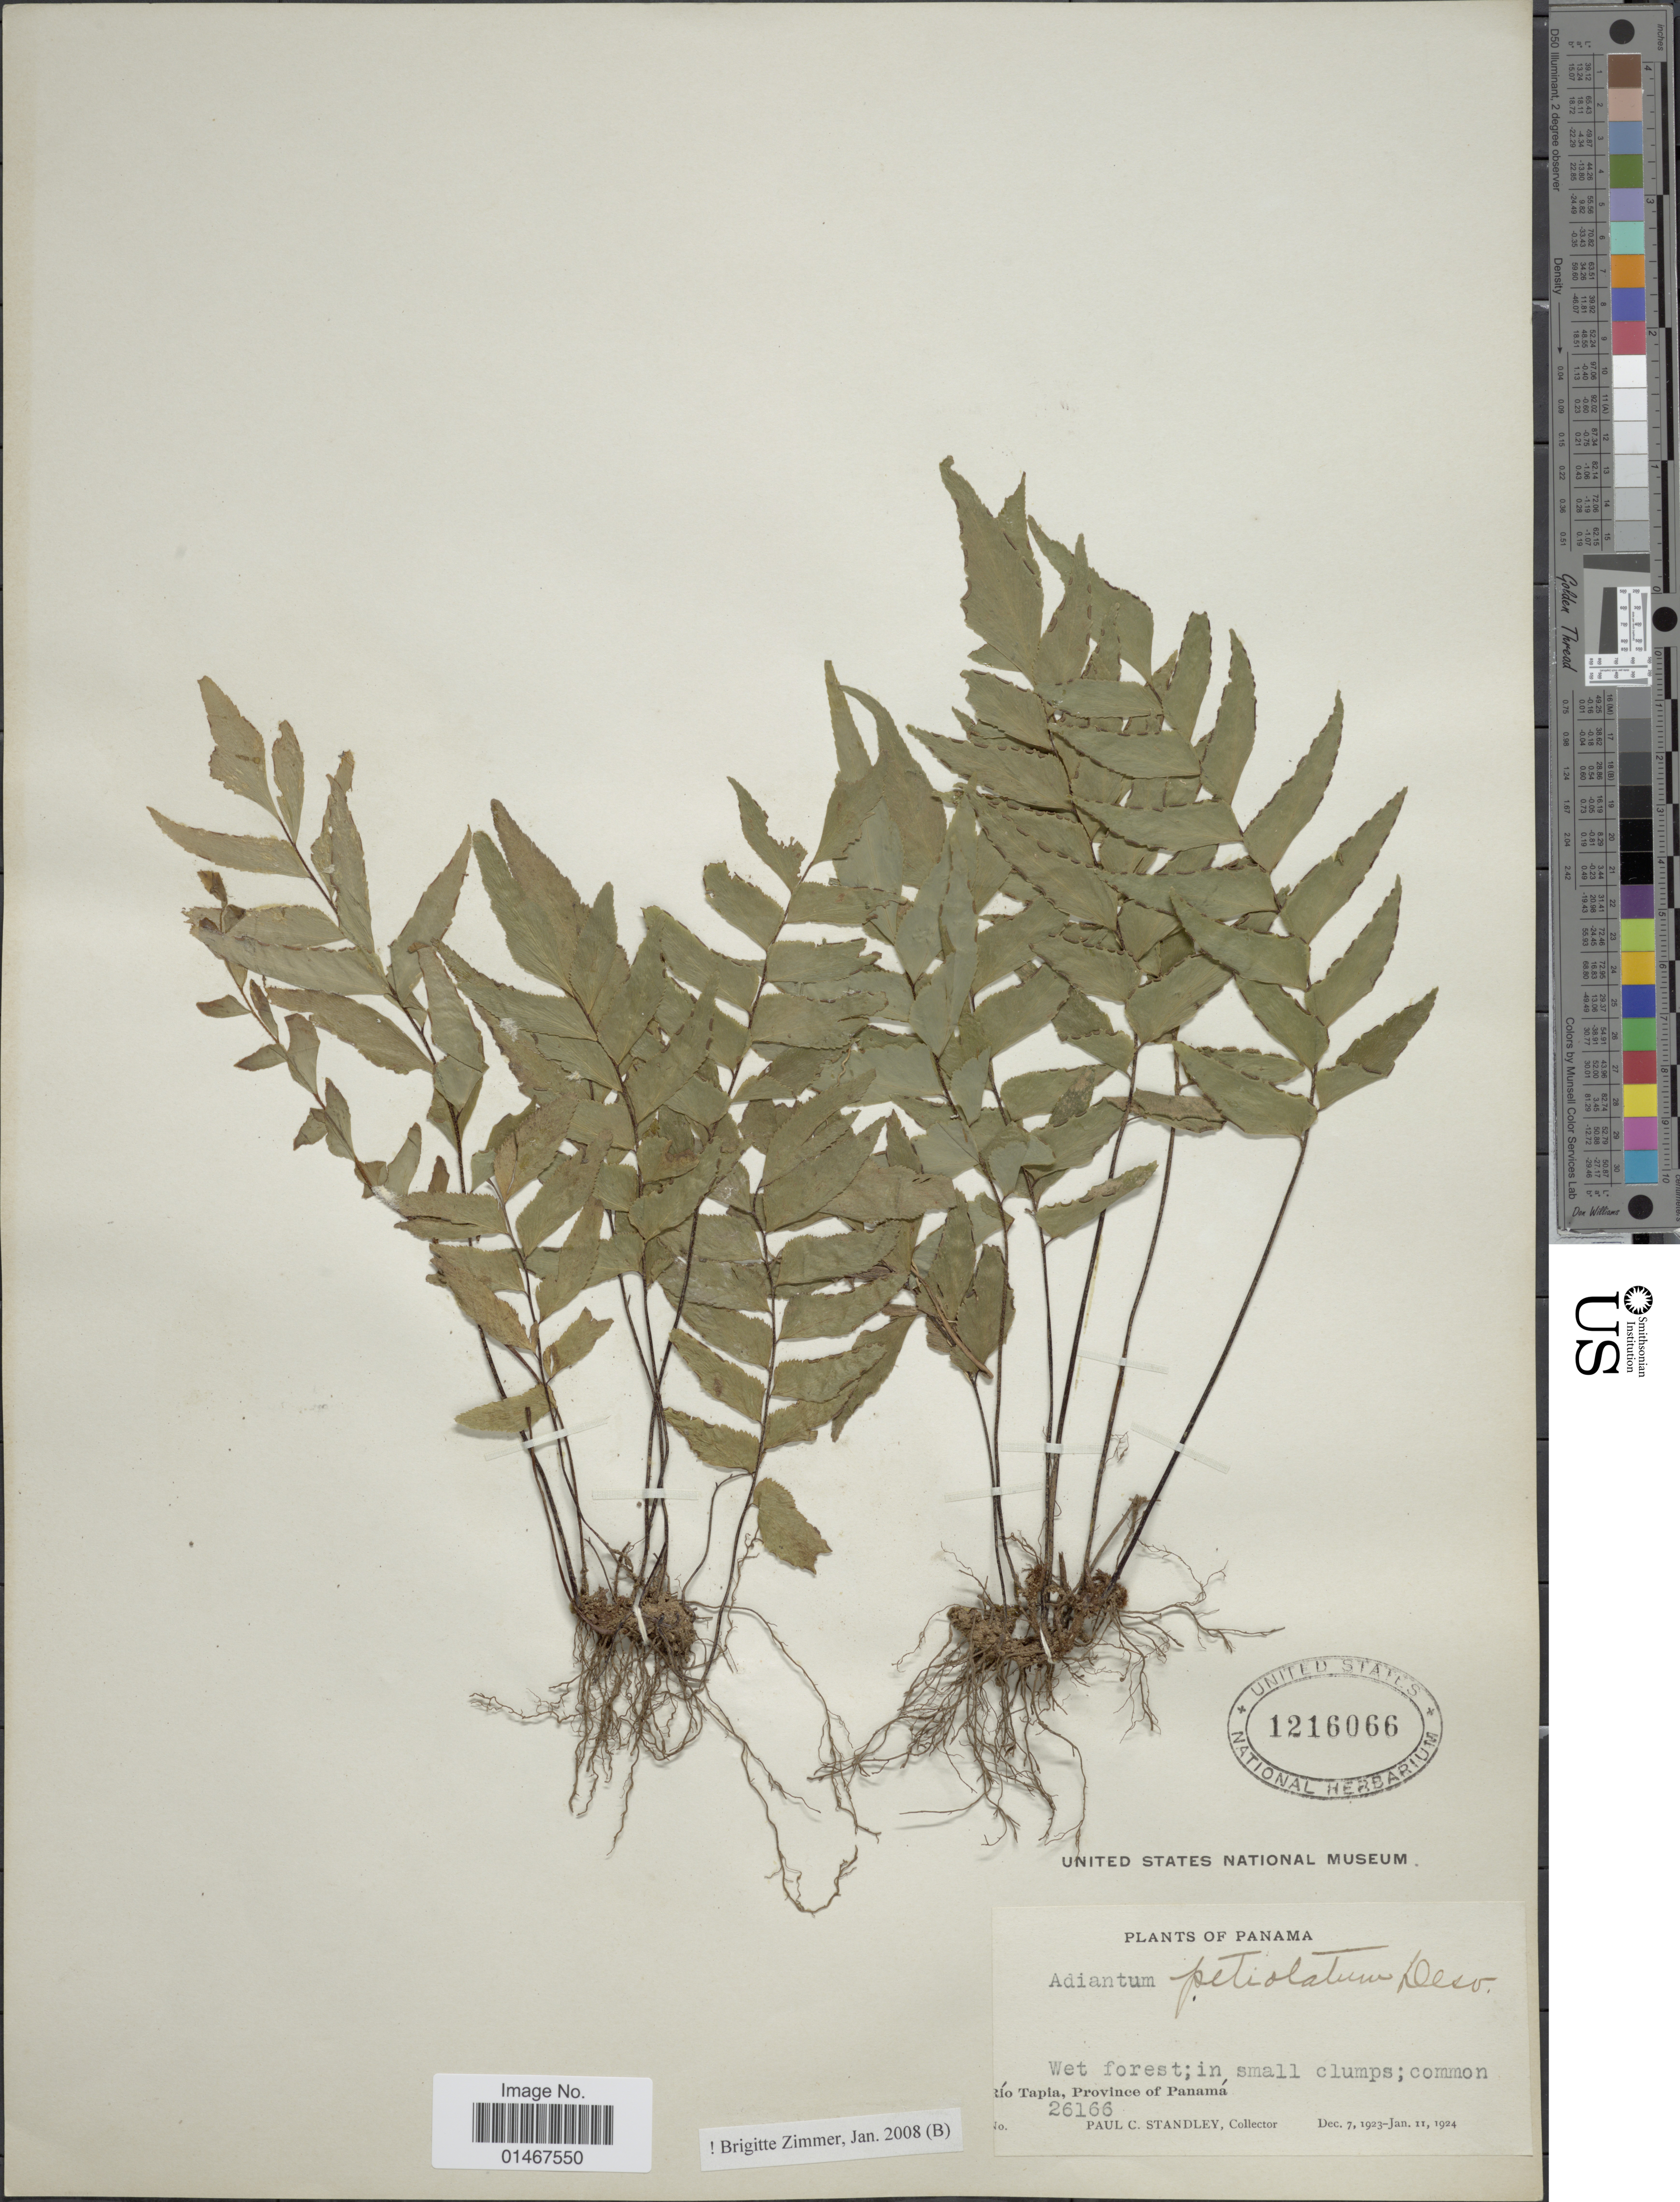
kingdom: Plantae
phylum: Tracheophyta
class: Polypodiopsida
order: Polypodiales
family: Pteridaceae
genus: Adiantum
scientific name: Adiantum petiolatum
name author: Desv.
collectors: P. C. Standley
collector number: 26166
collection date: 1923-12-07/1924-01-11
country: Panama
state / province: Panamá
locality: Rio Tapia, Province of Panama.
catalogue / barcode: US 1216066